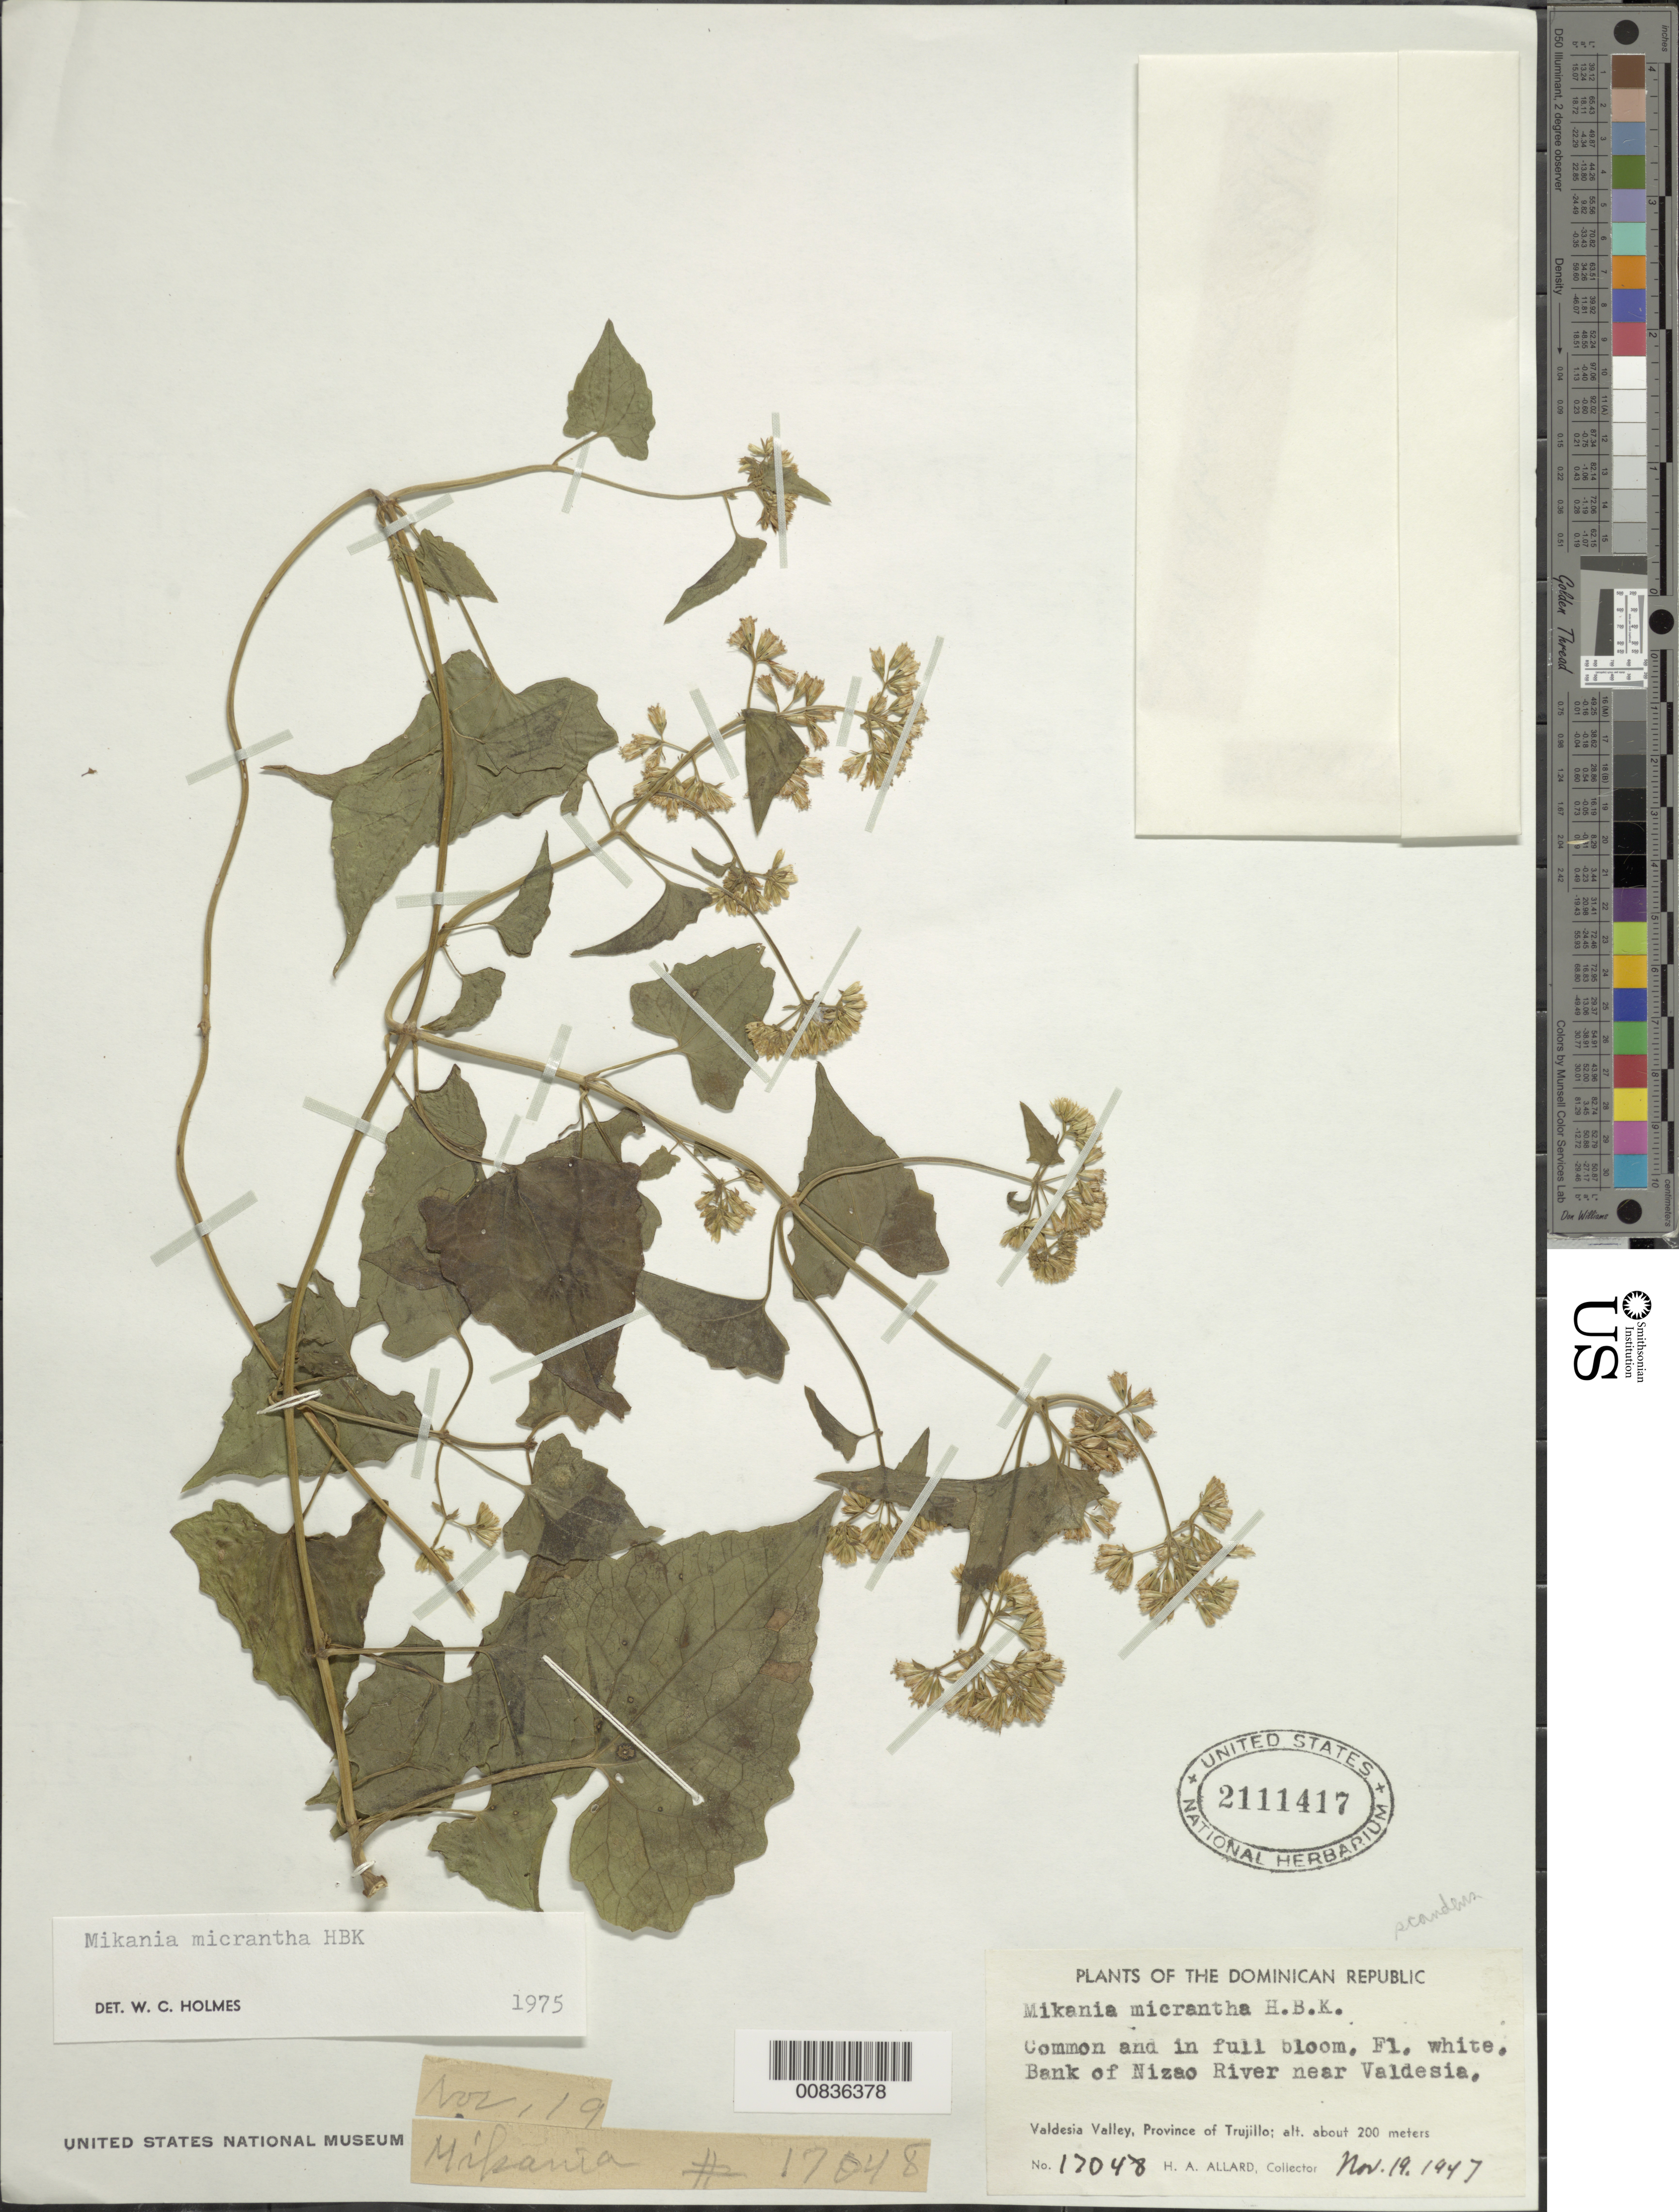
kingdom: Plantae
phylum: Tracheophyta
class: Magnoliopsida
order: Asterales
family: Asteraceae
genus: Mikania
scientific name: Mikania micrantha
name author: Kunth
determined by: Holmes, W. C.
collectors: H. A. Allard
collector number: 17048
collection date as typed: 19 Nov 1947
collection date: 1947-11-19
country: Dominican Republic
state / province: San Cristobal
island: Hispaniola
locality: Valdesia Valley, Nizao River near Valdesia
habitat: Banks of river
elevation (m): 200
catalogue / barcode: US 2111417